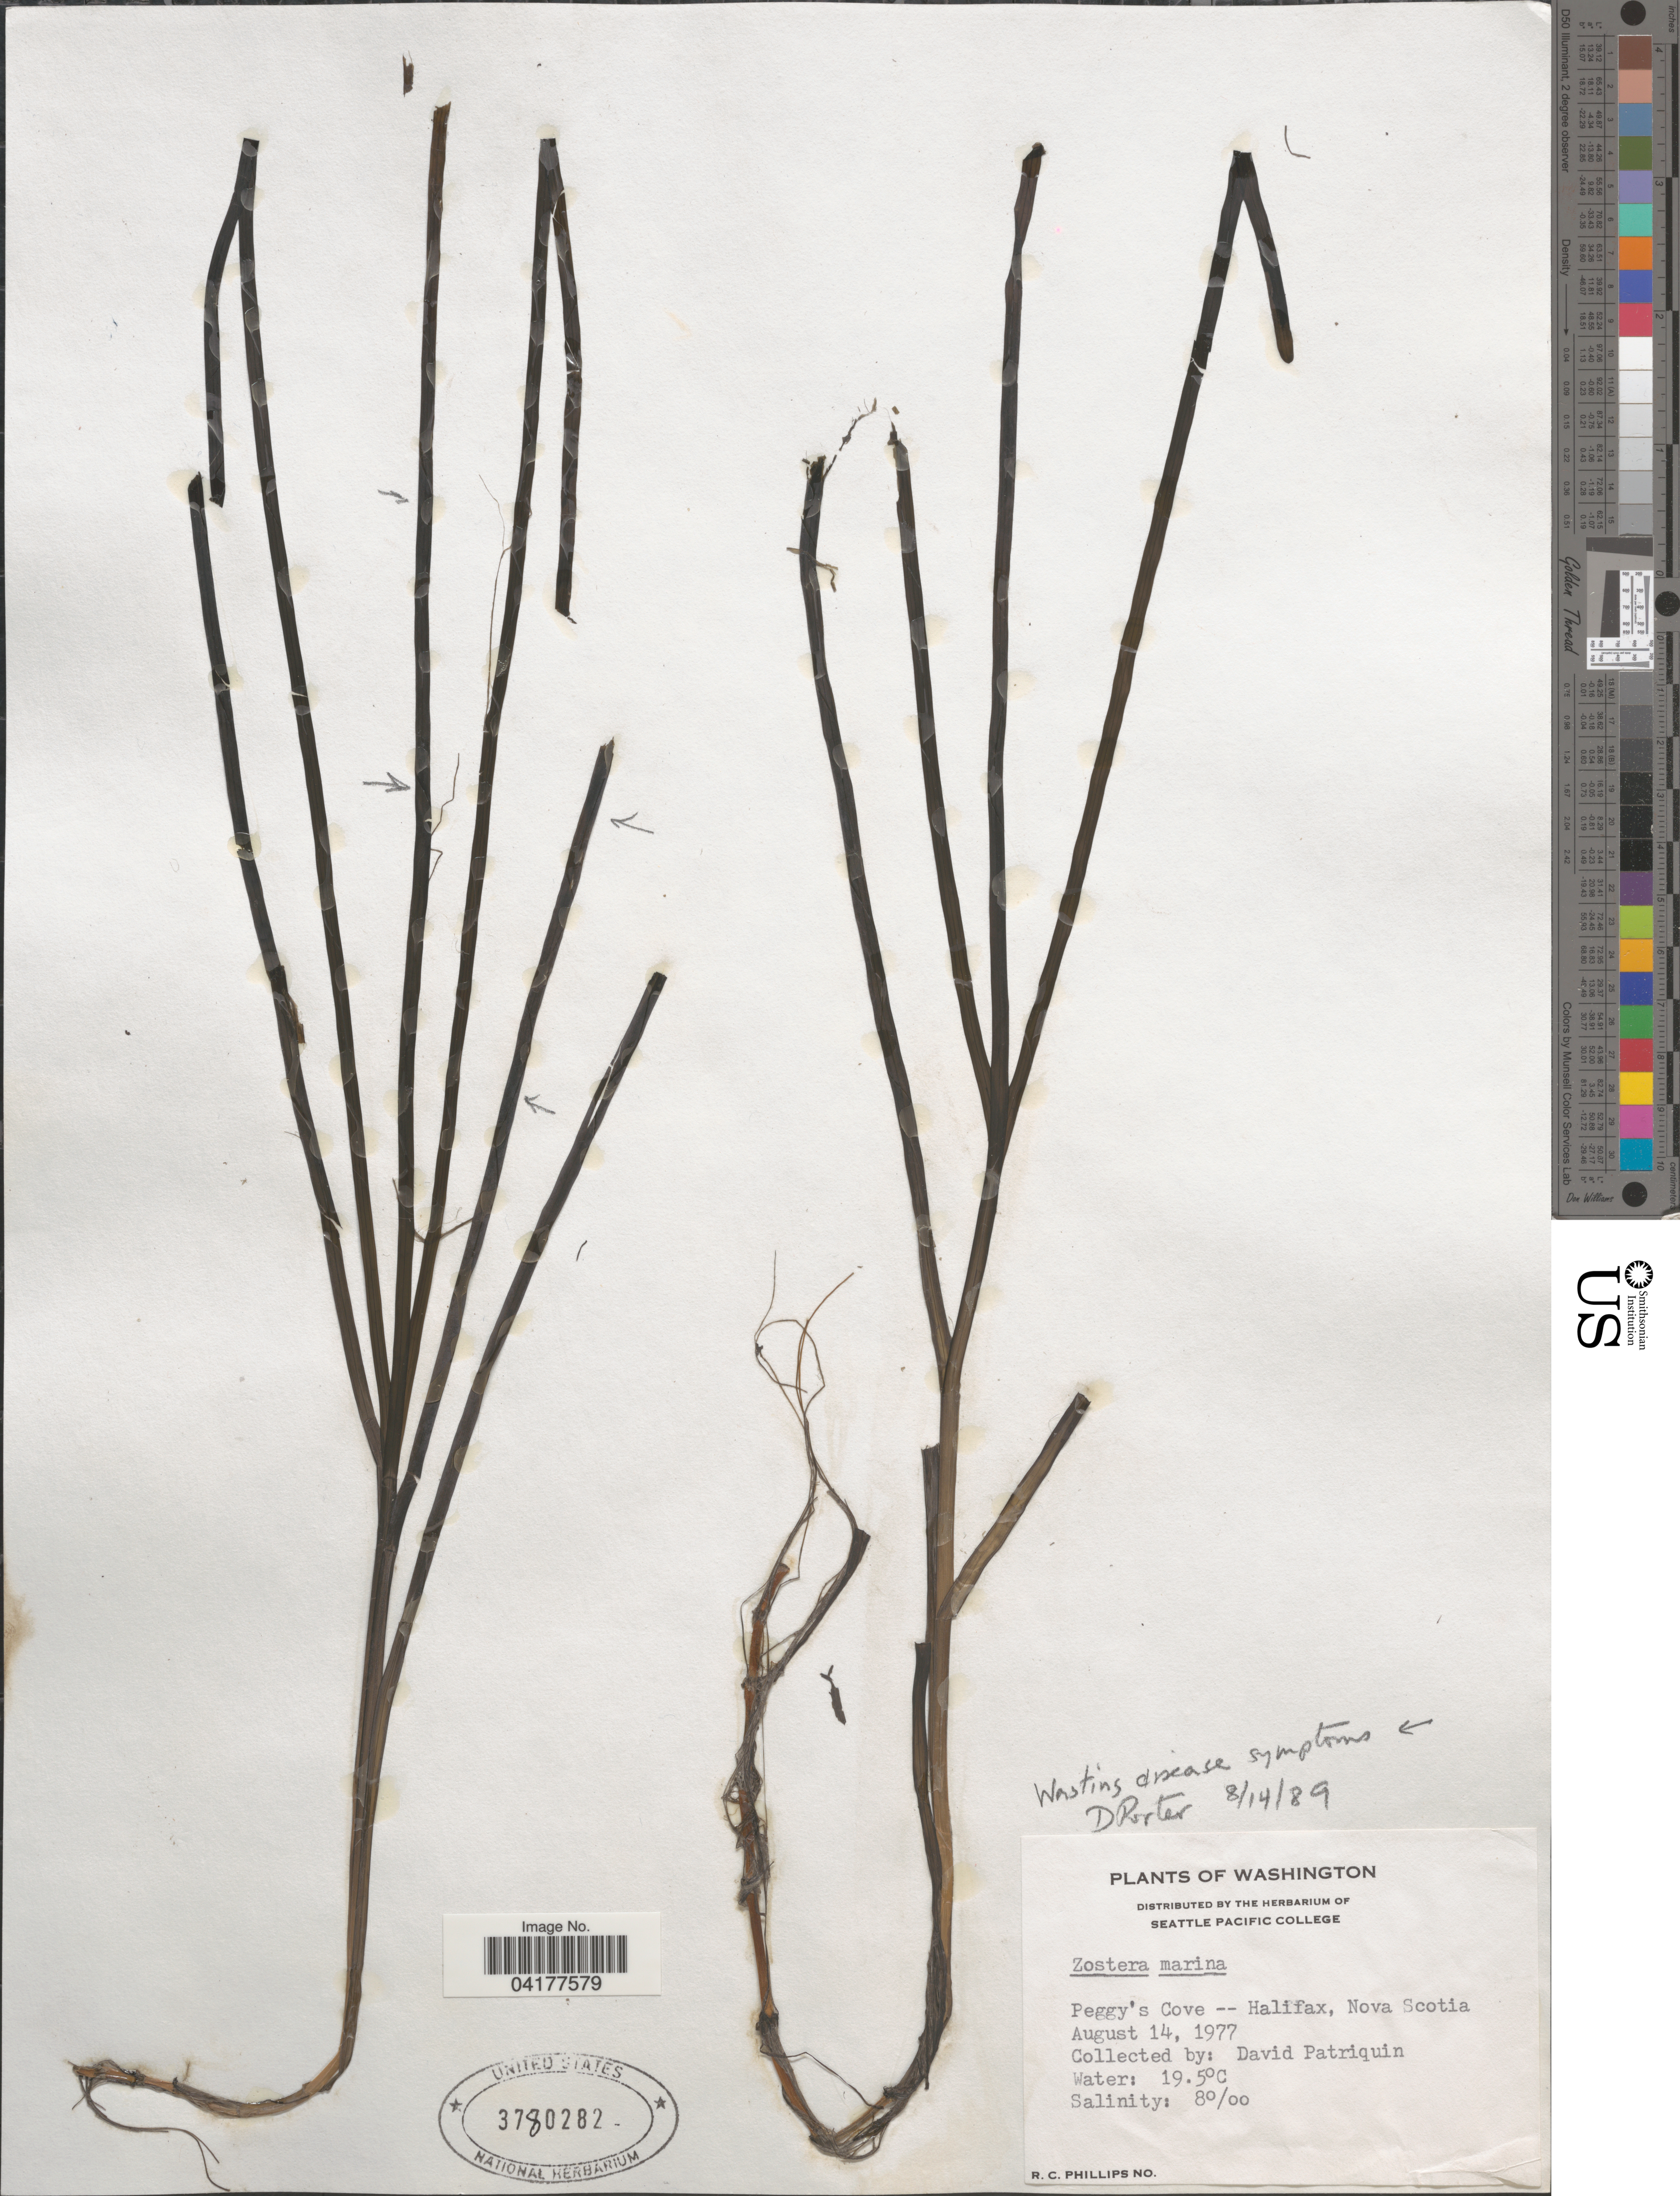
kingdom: Plantae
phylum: Tracheophyta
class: Liliopsida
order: Alismatales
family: Zosteraceae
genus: Zostera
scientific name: Zostera marina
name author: L.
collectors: D. Patriquin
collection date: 1977-08-14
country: Canada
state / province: Nova Scotia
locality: Peggy's Cove -- Halifax.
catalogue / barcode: US 3780282